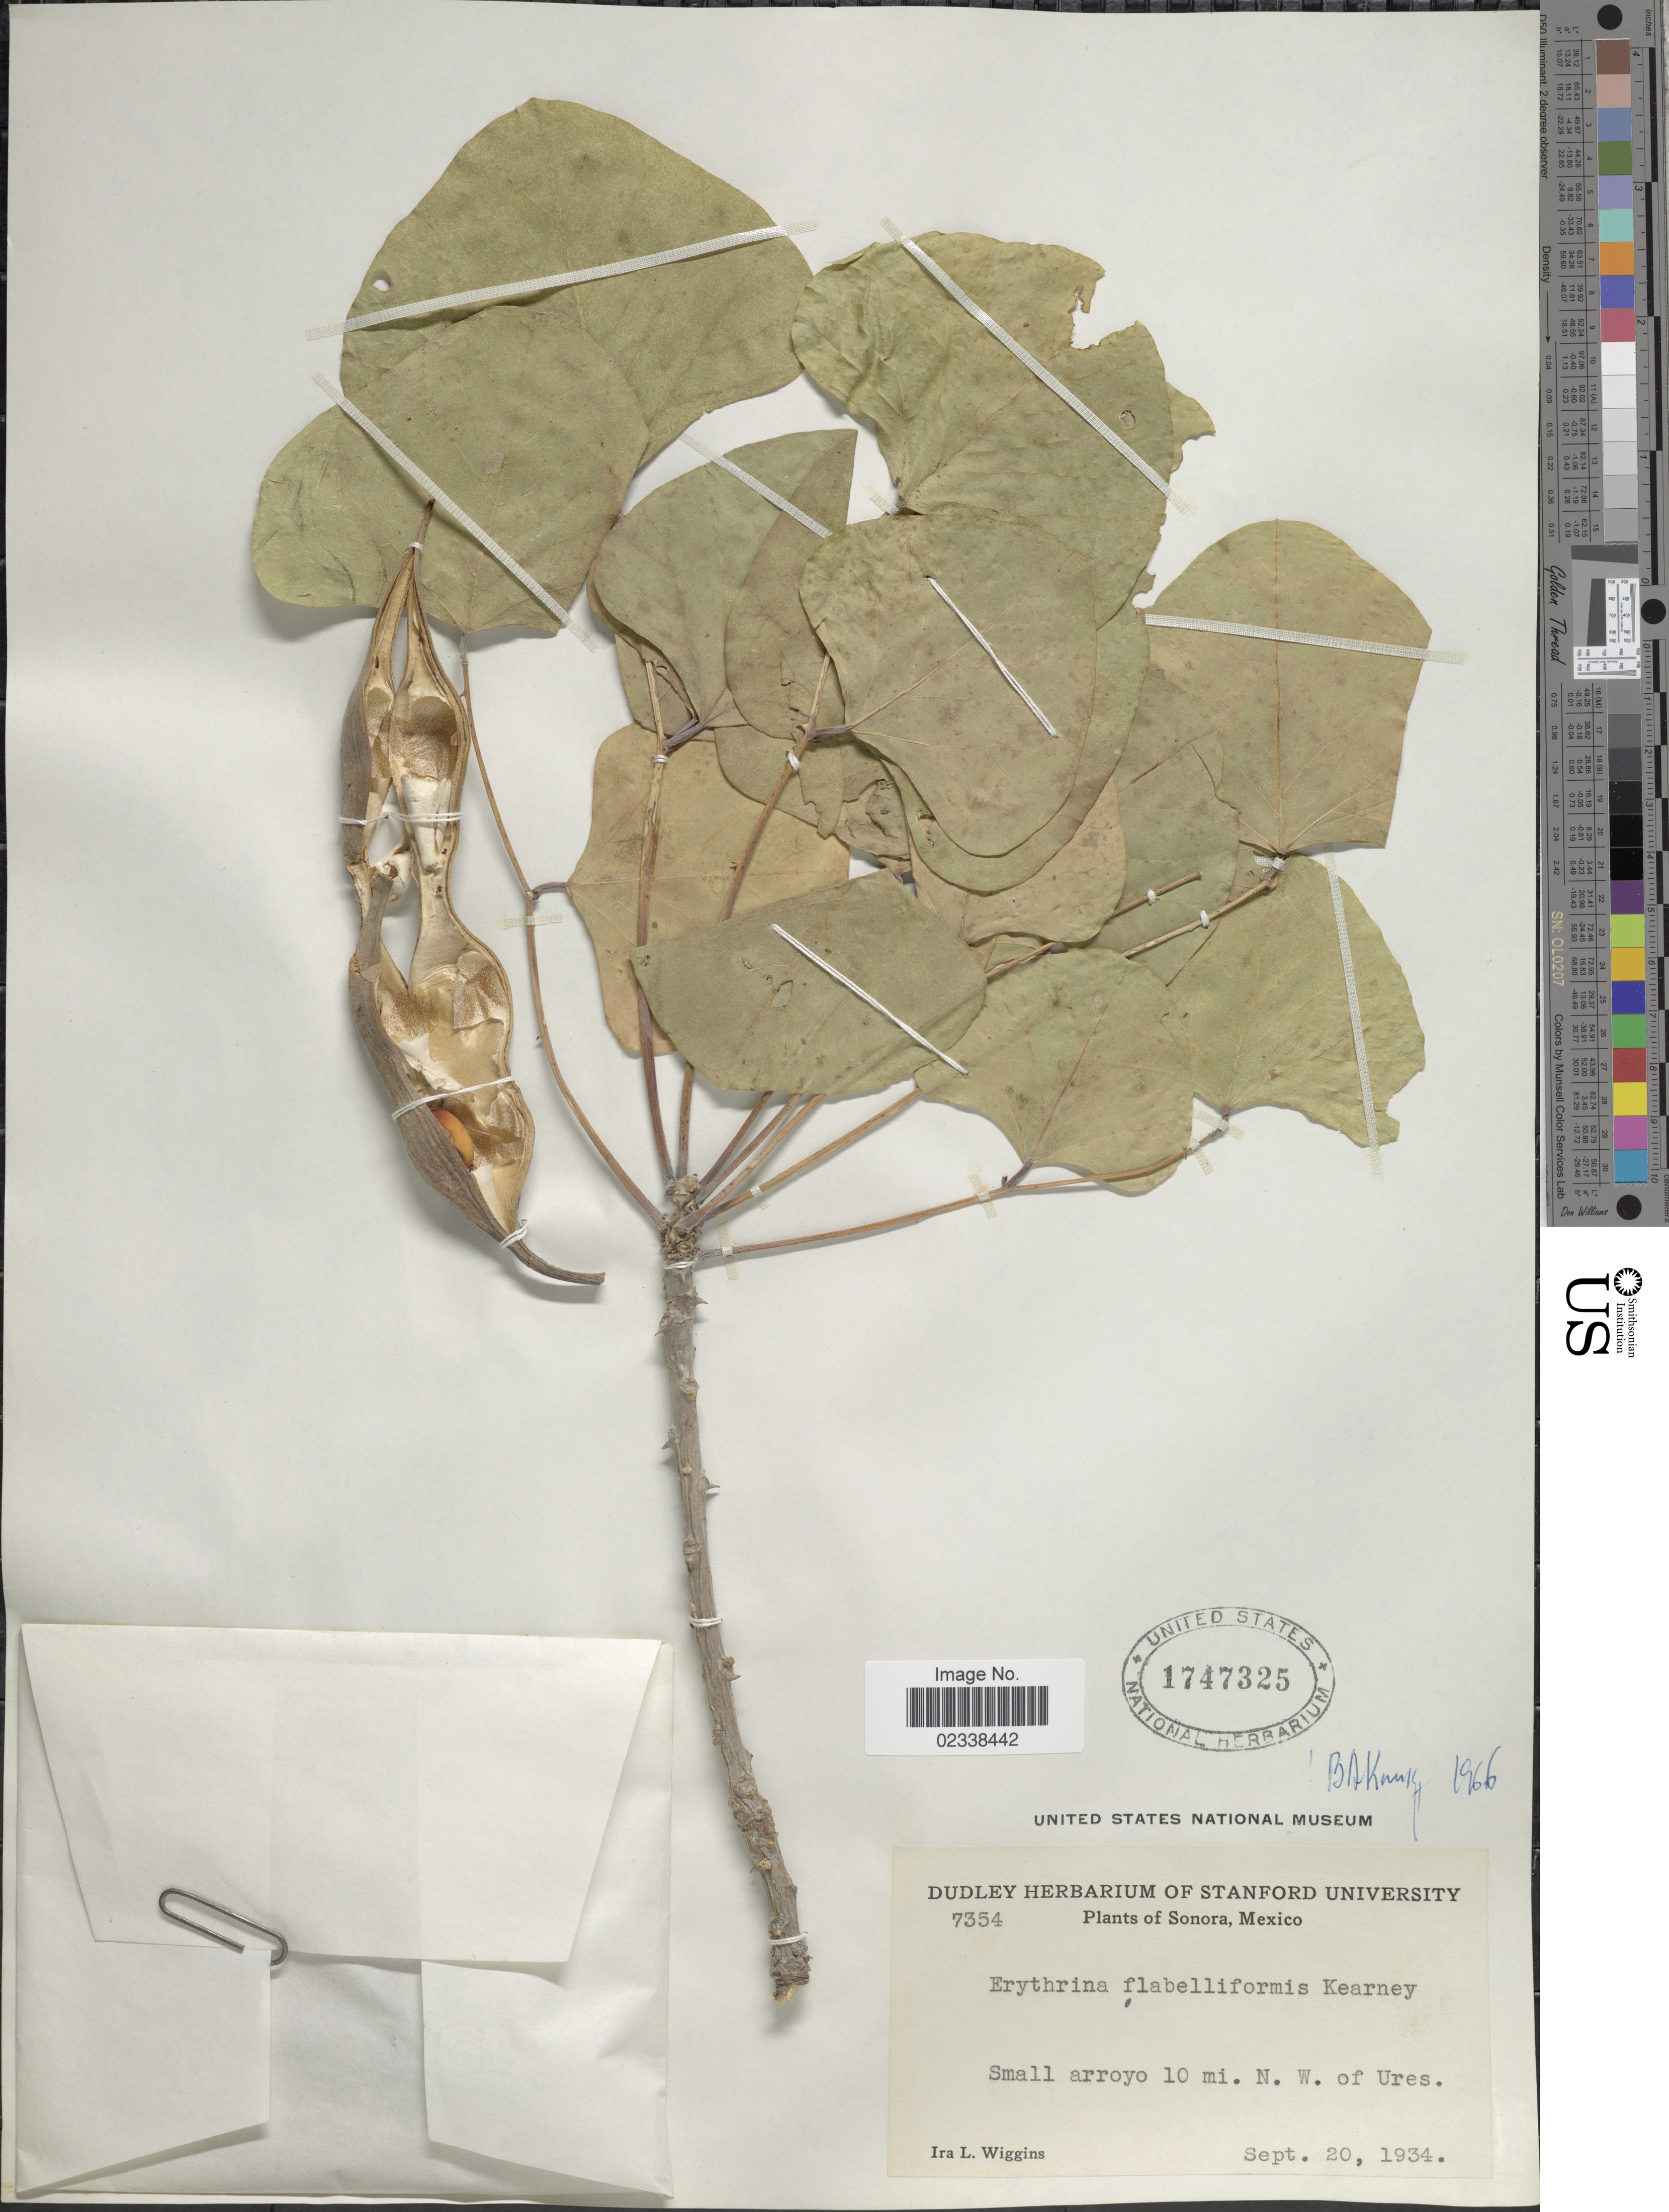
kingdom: Plantae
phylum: Tracheophyta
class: Magnoliopsida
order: Fabales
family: Fabaceae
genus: Erythrina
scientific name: Erythrina flabelliformis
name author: Kearney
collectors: I. L. Wiggins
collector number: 7354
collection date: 1934-09-20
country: Mexico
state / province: Sonora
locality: Small arroyo 10 mi. N. W. of Ures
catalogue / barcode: US 1747325